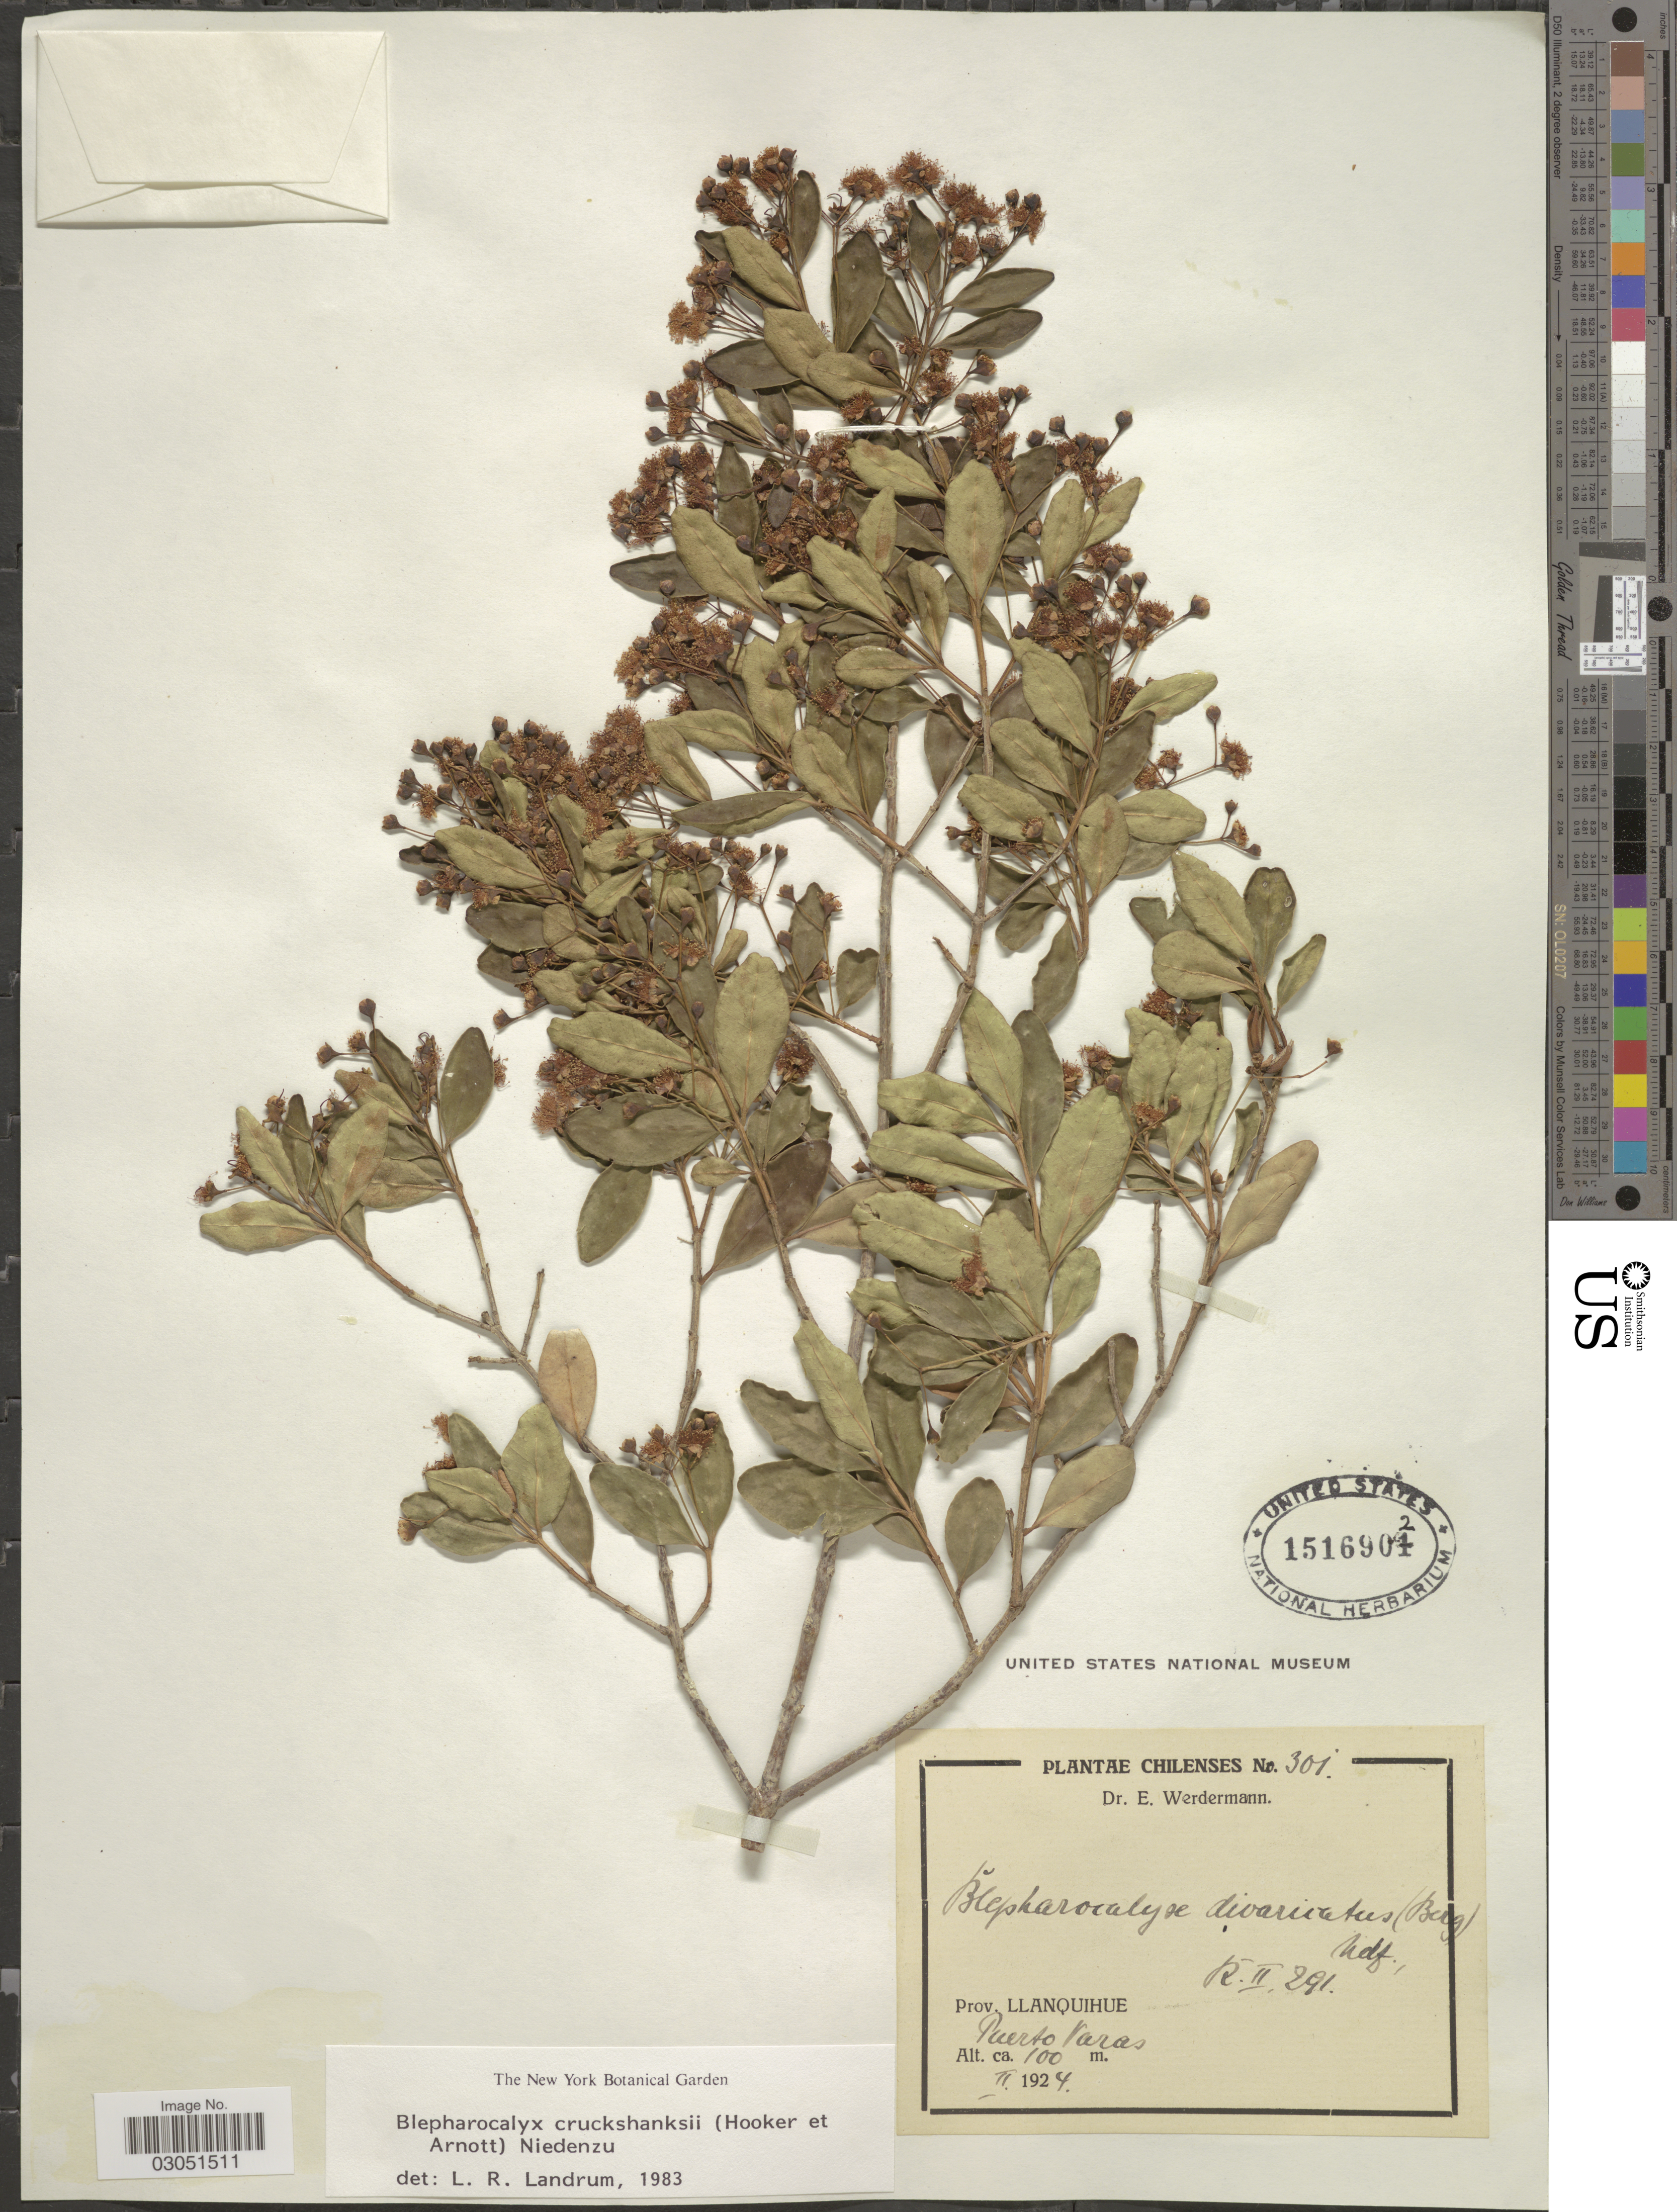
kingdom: Plantae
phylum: Tracheophyta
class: Magnoliopsida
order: Myrtales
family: Myrtaceae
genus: Temu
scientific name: Temu cruckshanksii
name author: (Hook. & Arn.) O. Berg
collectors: E. Werdermann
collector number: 301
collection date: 1924-02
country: Chile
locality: Prov. Llanquihue, Puerto Varas.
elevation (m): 100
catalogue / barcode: US 1516902